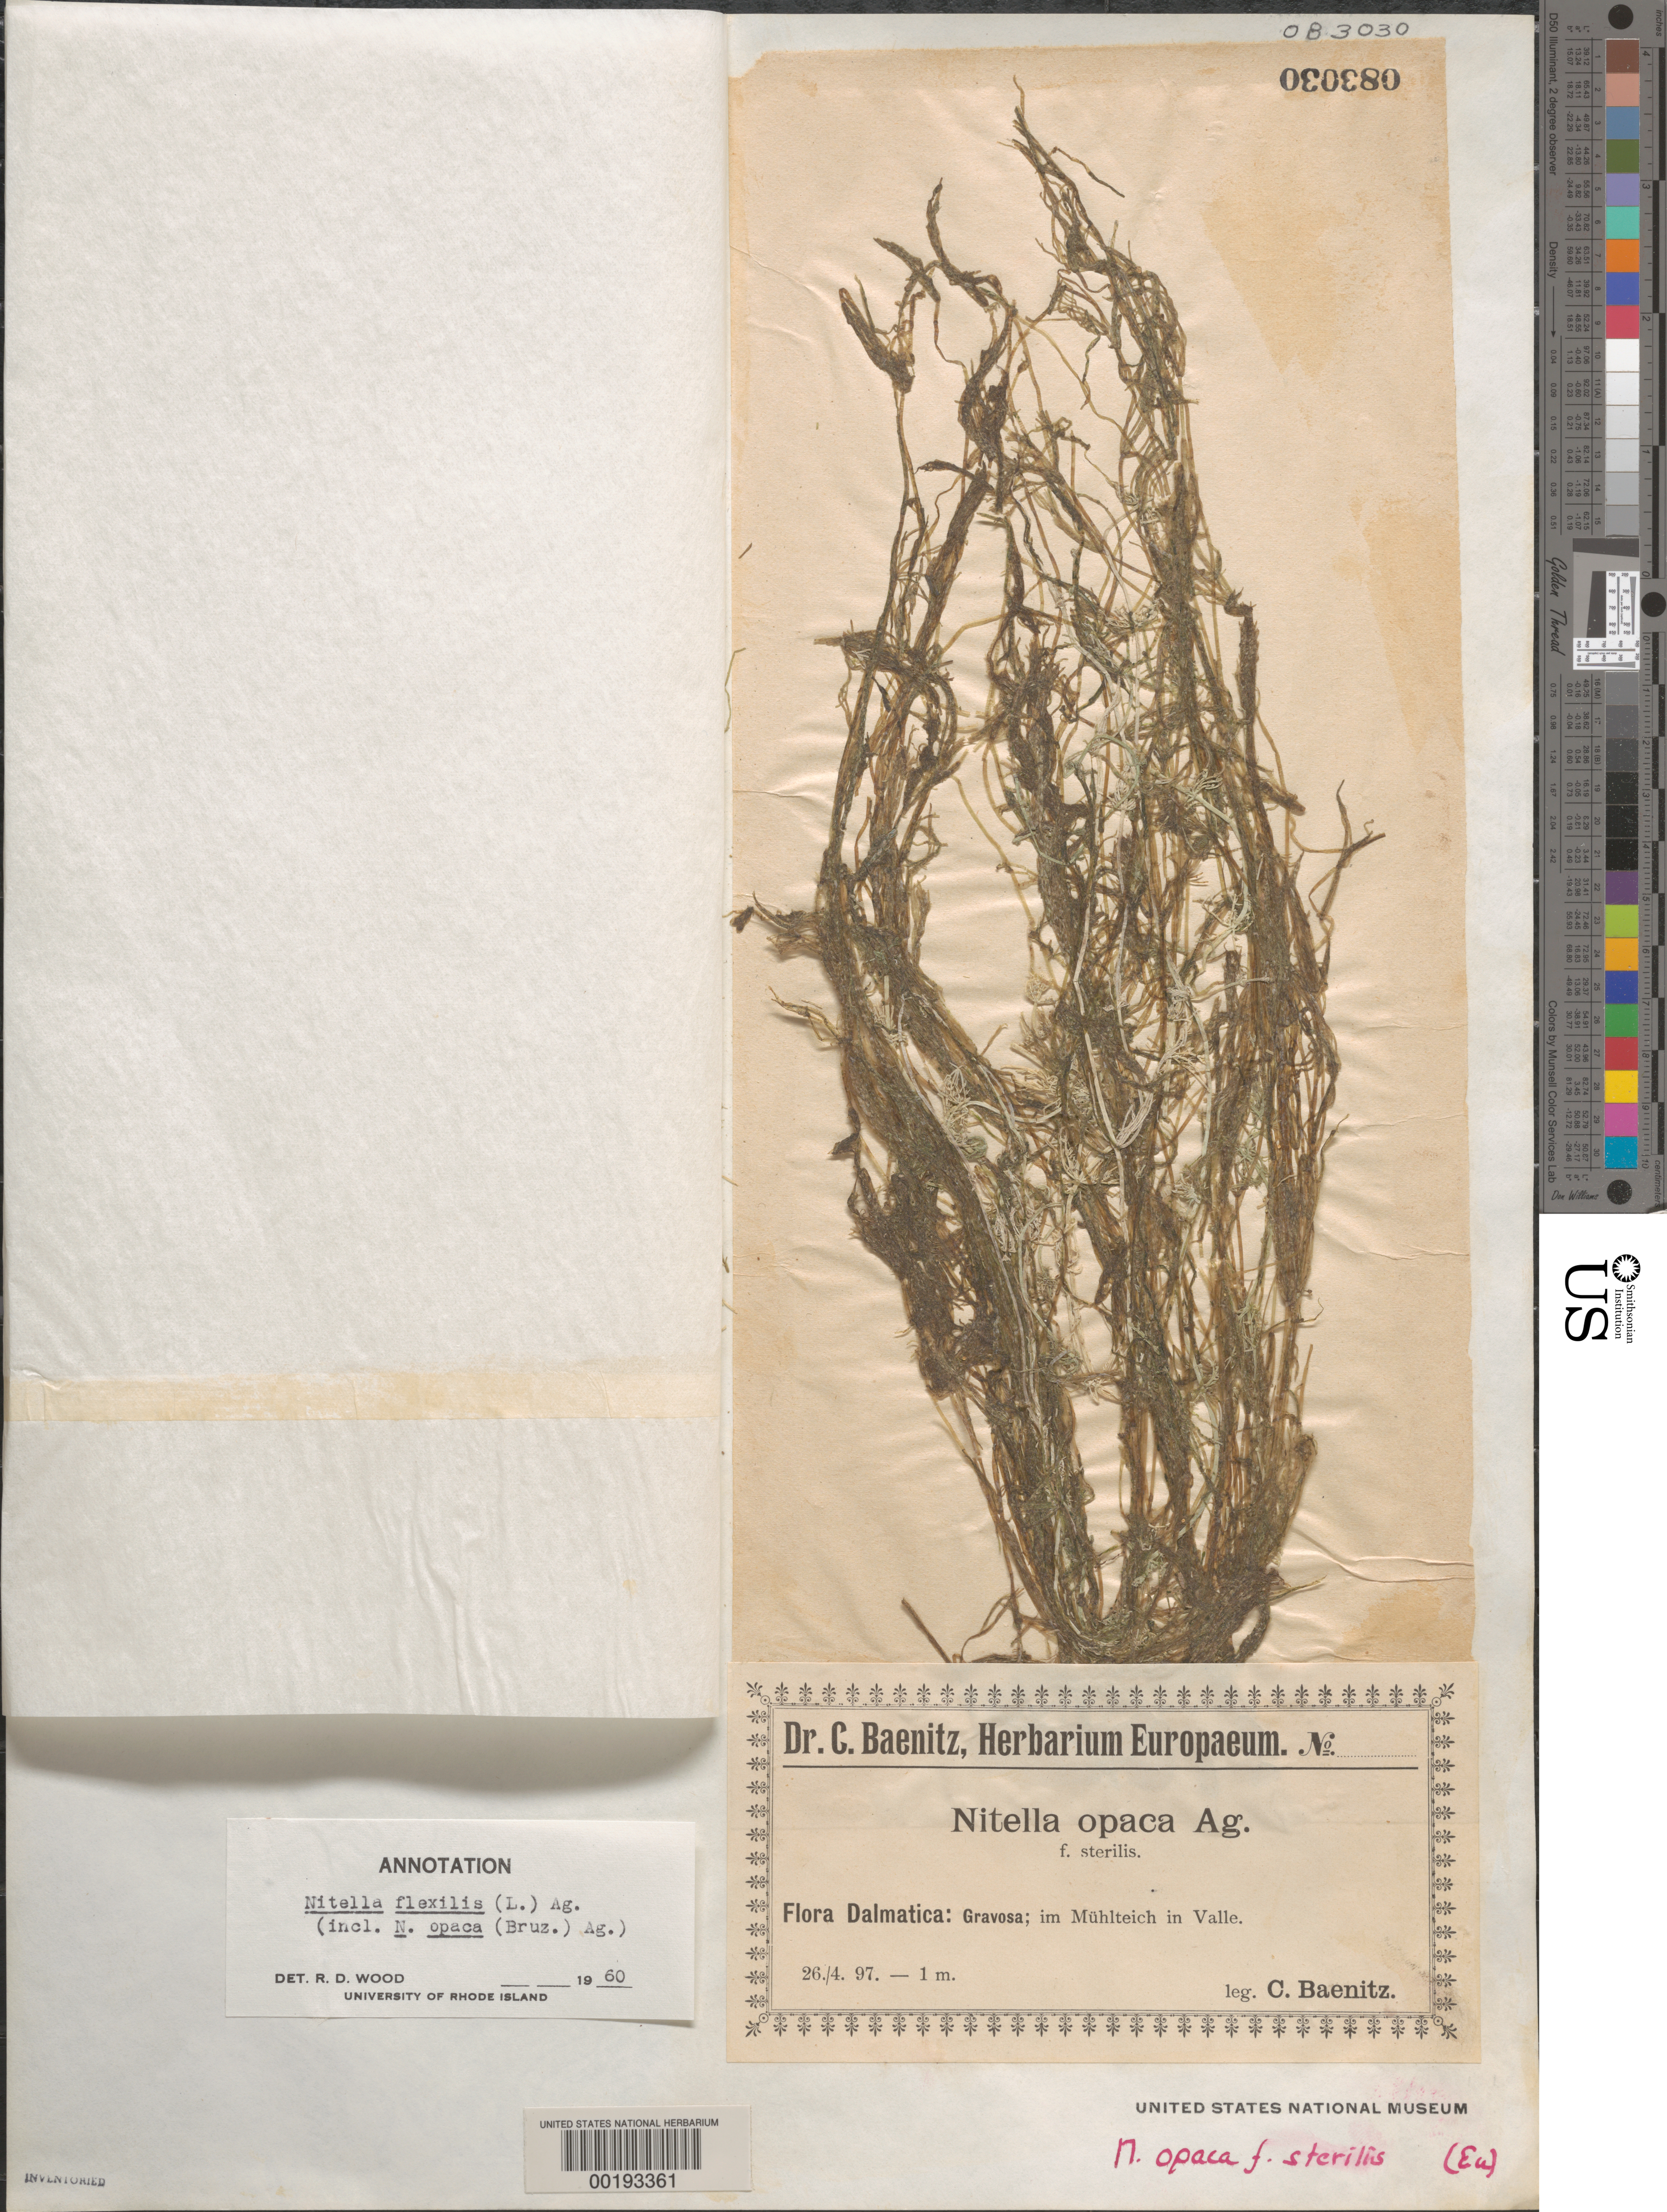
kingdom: Plantae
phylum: Charophyta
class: Charophyceae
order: Charales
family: Characeae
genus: Nitella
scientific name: Nitella flexilis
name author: (L.) C. Agardh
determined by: Wood, R. D.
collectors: C. G. Baenitz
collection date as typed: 26 Apr 1897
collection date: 1897-04-26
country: Croatia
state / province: Dubrovnik-Neretva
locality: Gruz (Gravosa)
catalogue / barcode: US 83030